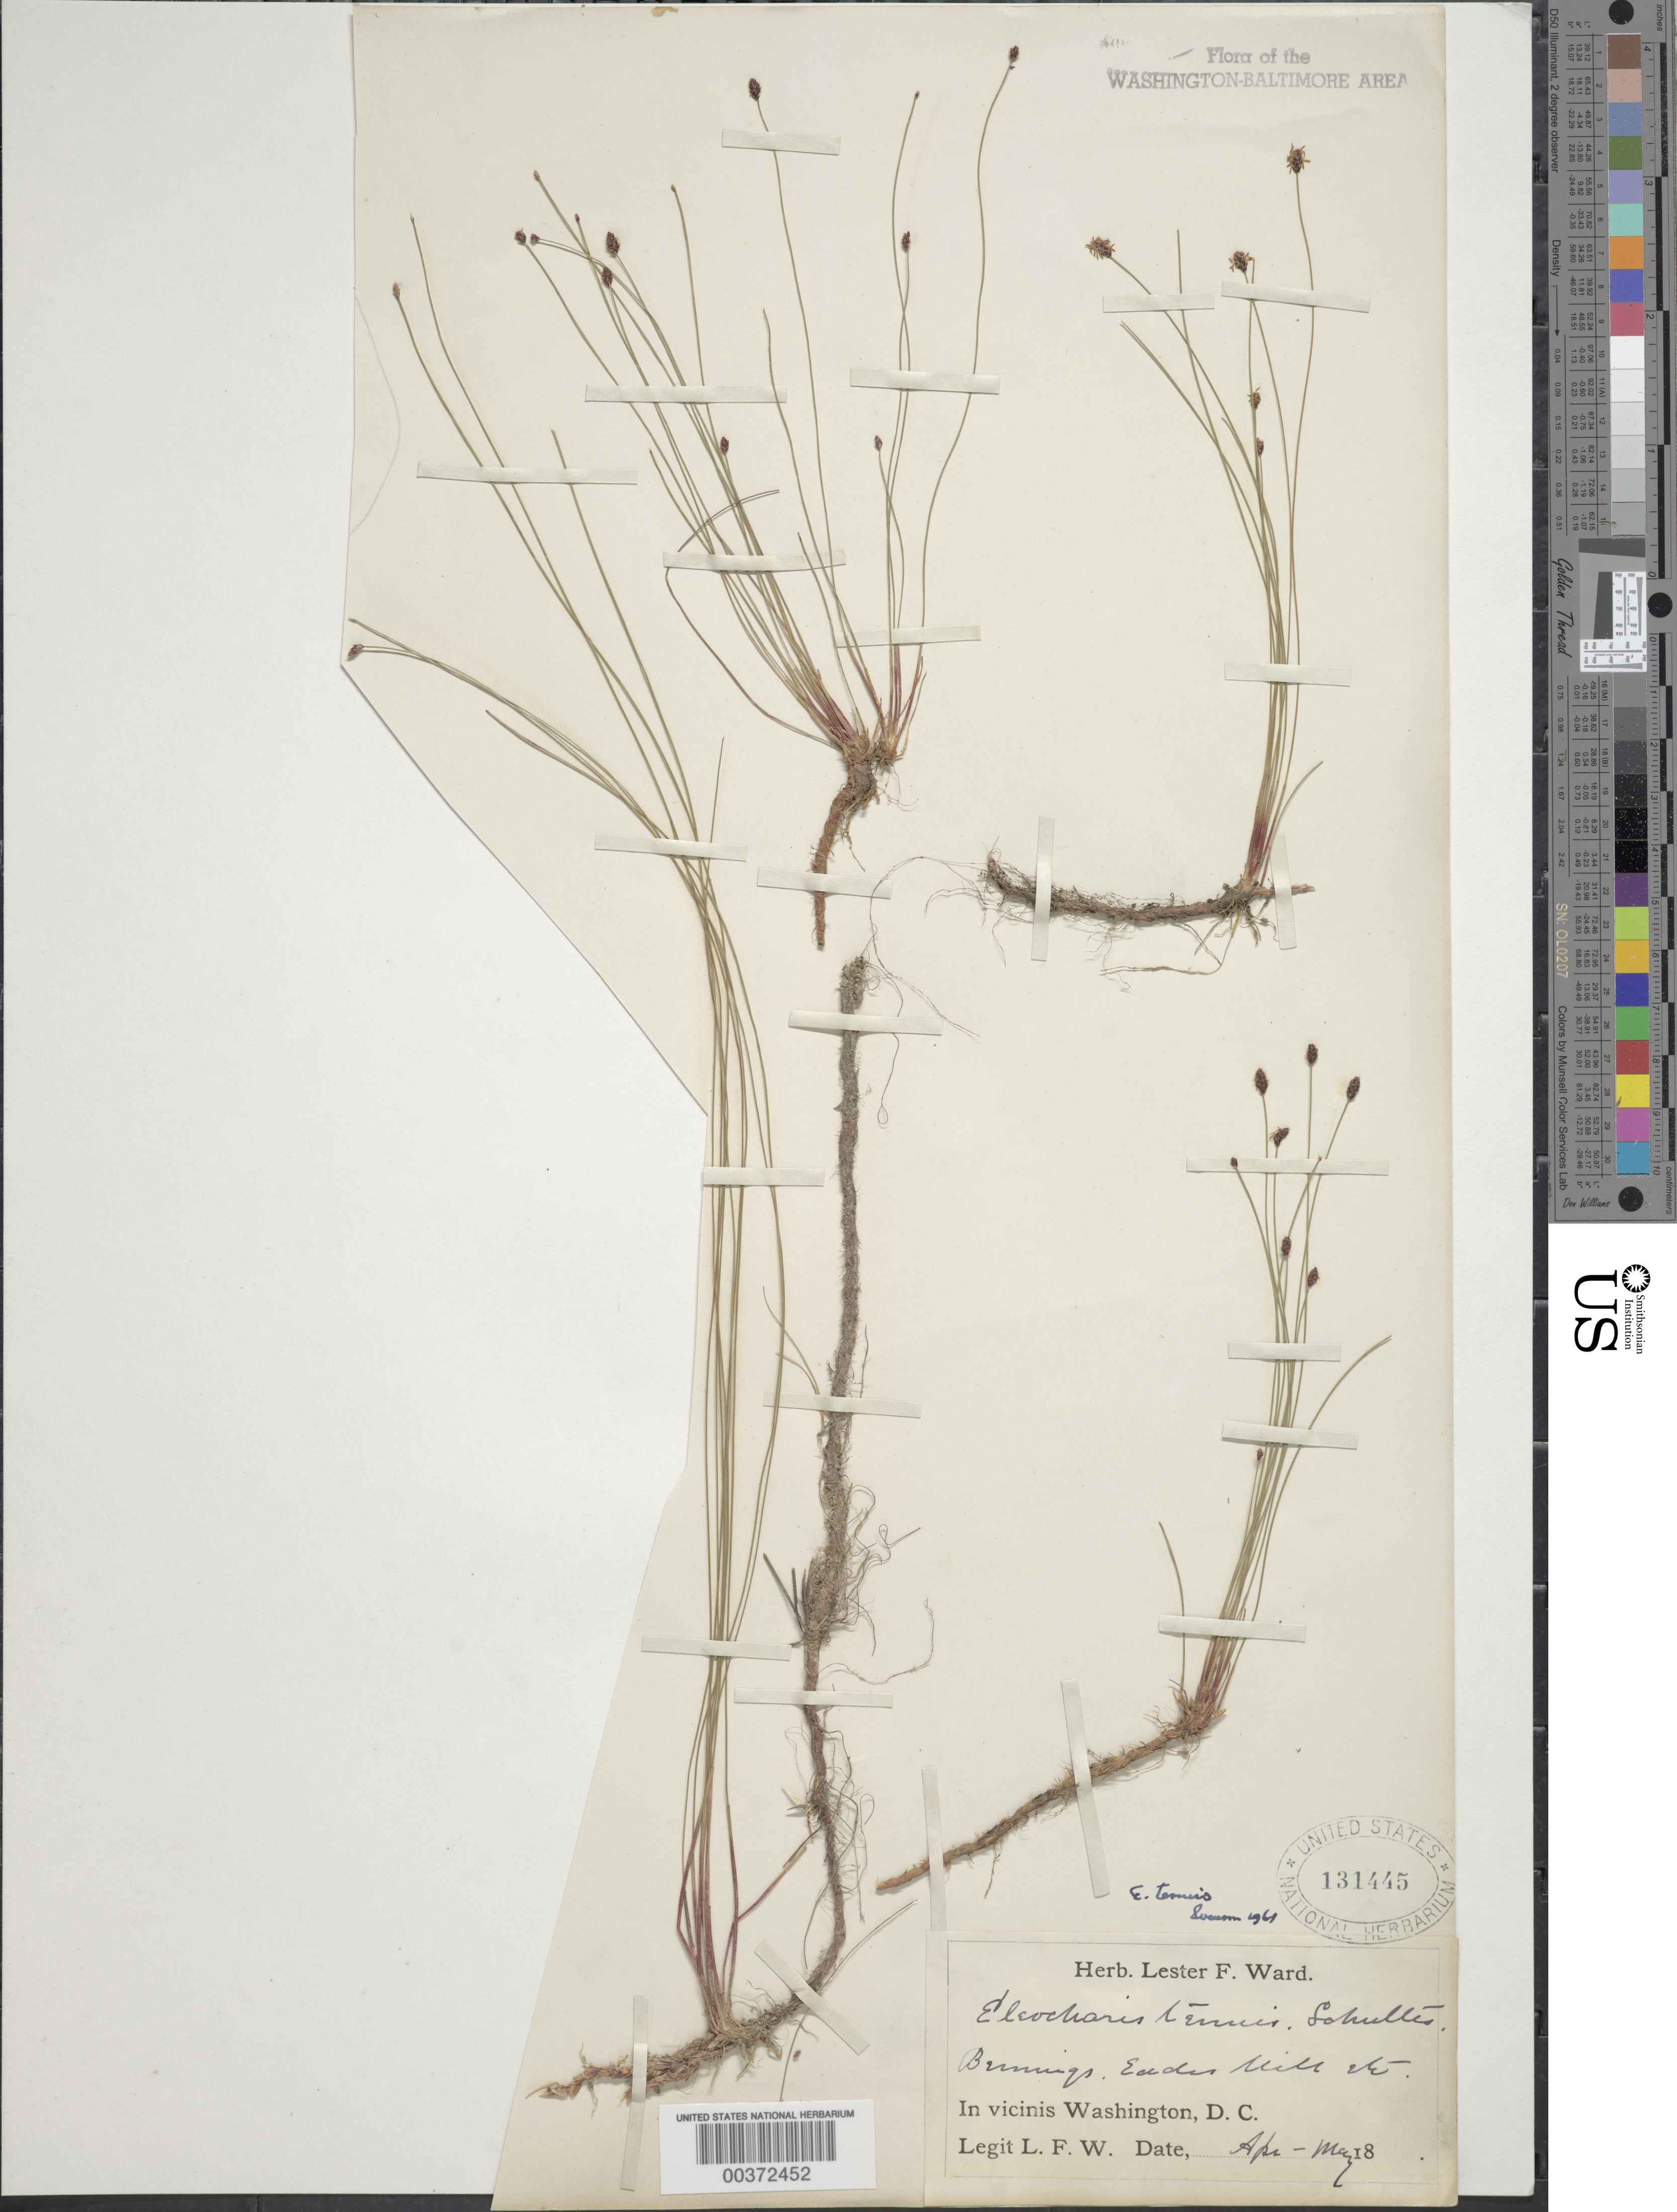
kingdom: Plantae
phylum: Tracheophyta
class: Liliopsida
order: Poales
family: Cyperaceae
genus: Eleocharis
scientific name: Eleocharis tenuis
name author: (Willd.) Schult.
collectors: L. F. Ward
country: United States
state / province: District of Columbia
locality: Bennings, Eads Mill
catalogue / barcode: US 131445